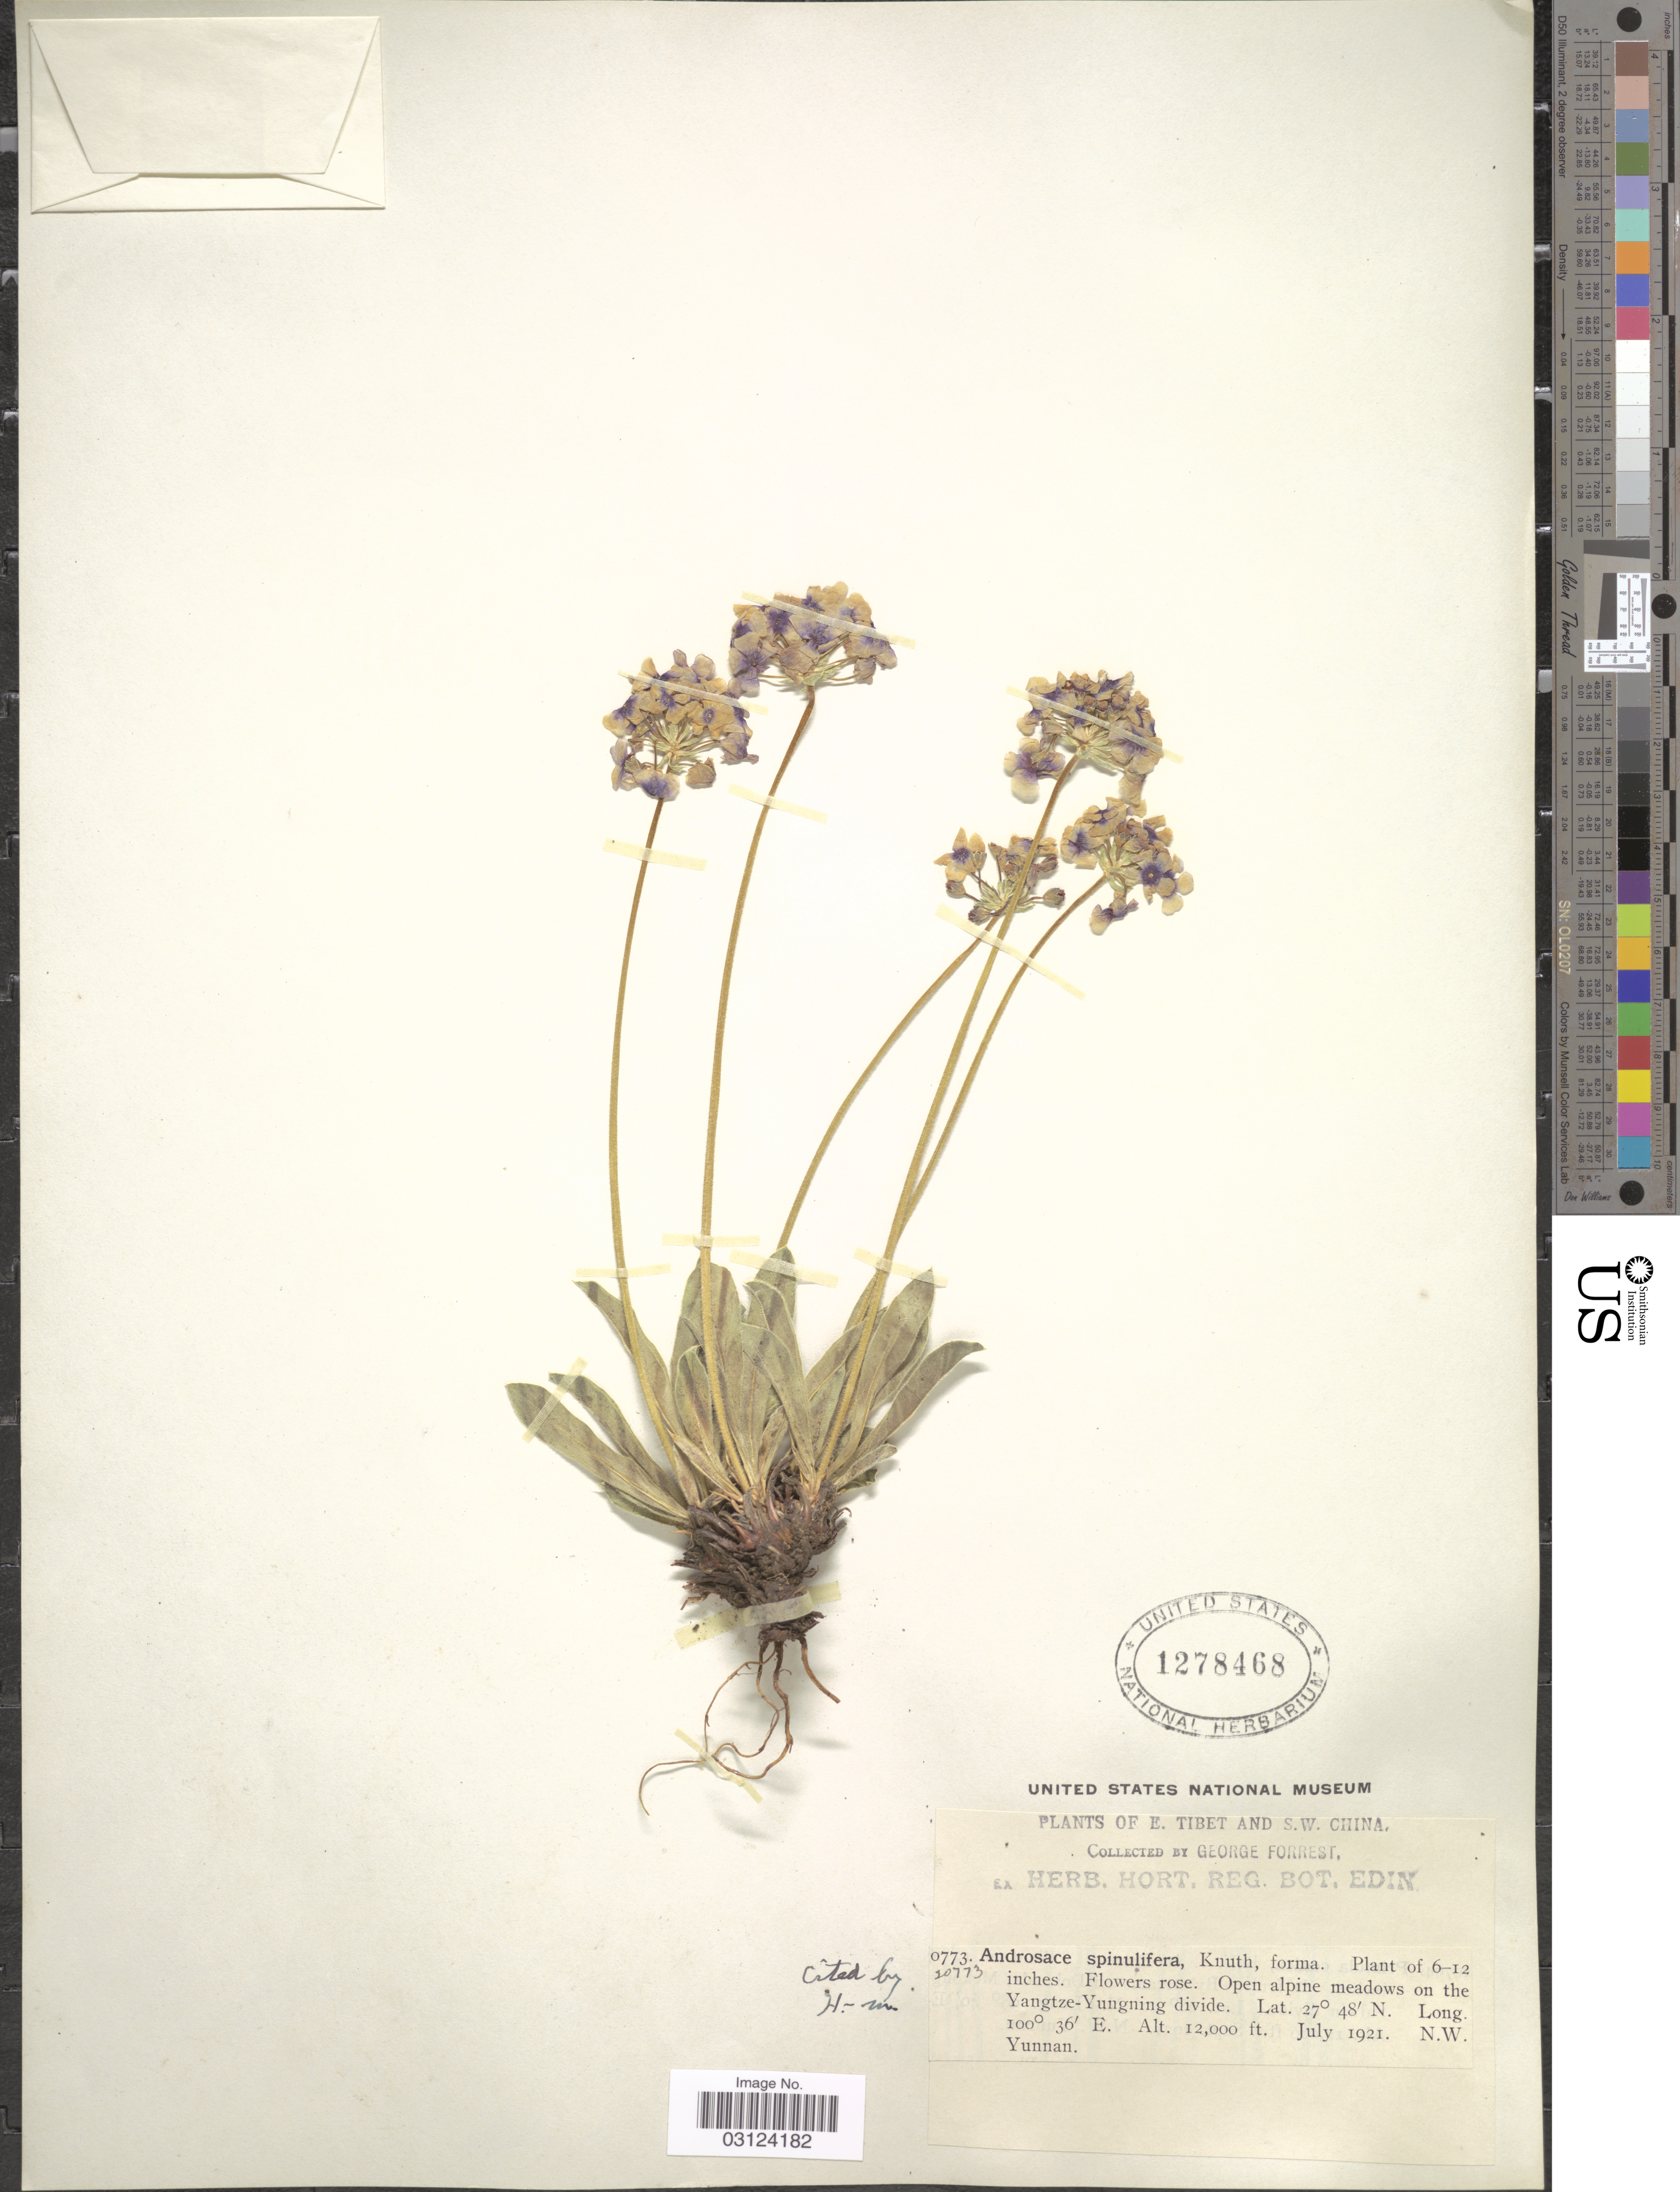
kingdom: Plantae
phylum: Tracheophyta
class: Magnoliopsida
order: Ericales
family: Primulaceae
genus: Androsace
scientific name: Androsace spinulifera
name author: (Franch.) R. Knuth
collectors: G. Forrest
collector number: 20773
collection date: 1921-07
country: China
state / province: Yunnan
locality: S.W. China, Open alpine meadows on the Yangtze-Yungning divide, N.W. Yunnan.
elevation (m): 3658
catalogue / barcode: US 1278468